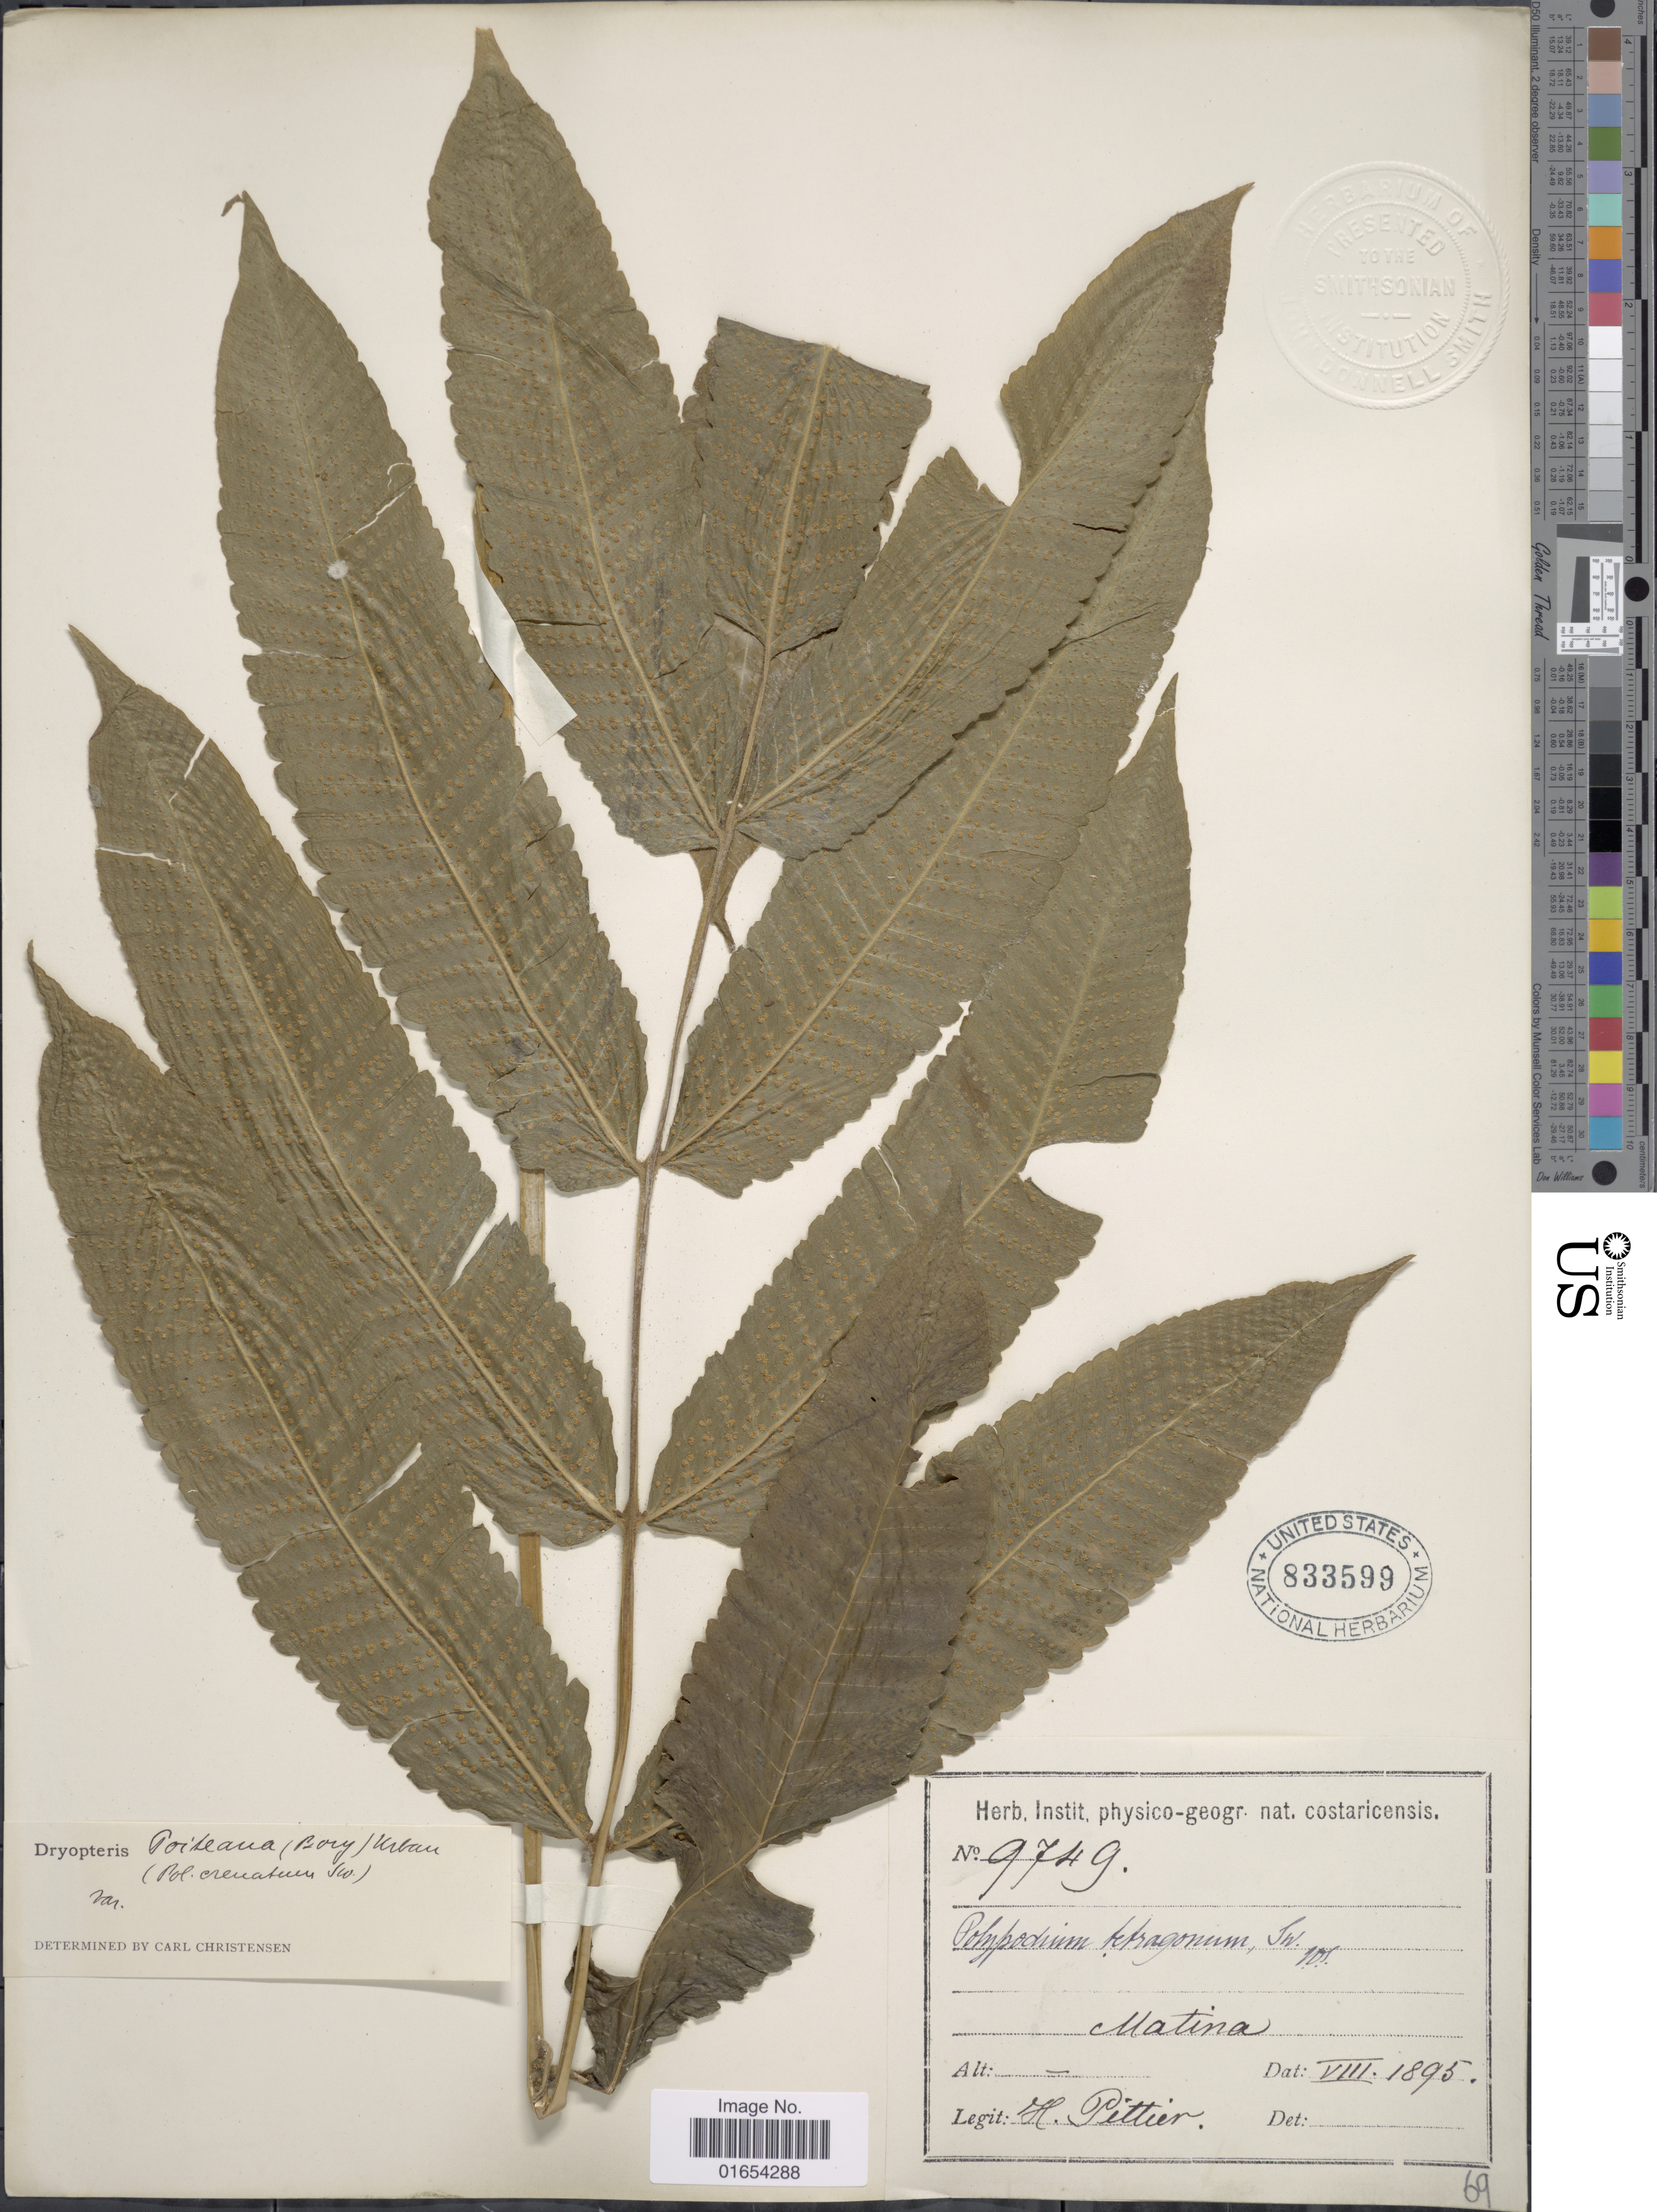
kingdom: Plantae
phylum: Tracheophyta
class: Polypodiopsida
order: Polypodiales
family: Thelypteridaceae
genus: Goniopteris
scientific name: Goniopteris poiteana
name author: (Bory) Ching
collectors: H. F. Pittier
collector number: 9749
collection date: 1895-08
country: Costa Rica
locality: Matina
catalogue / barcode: US 833599